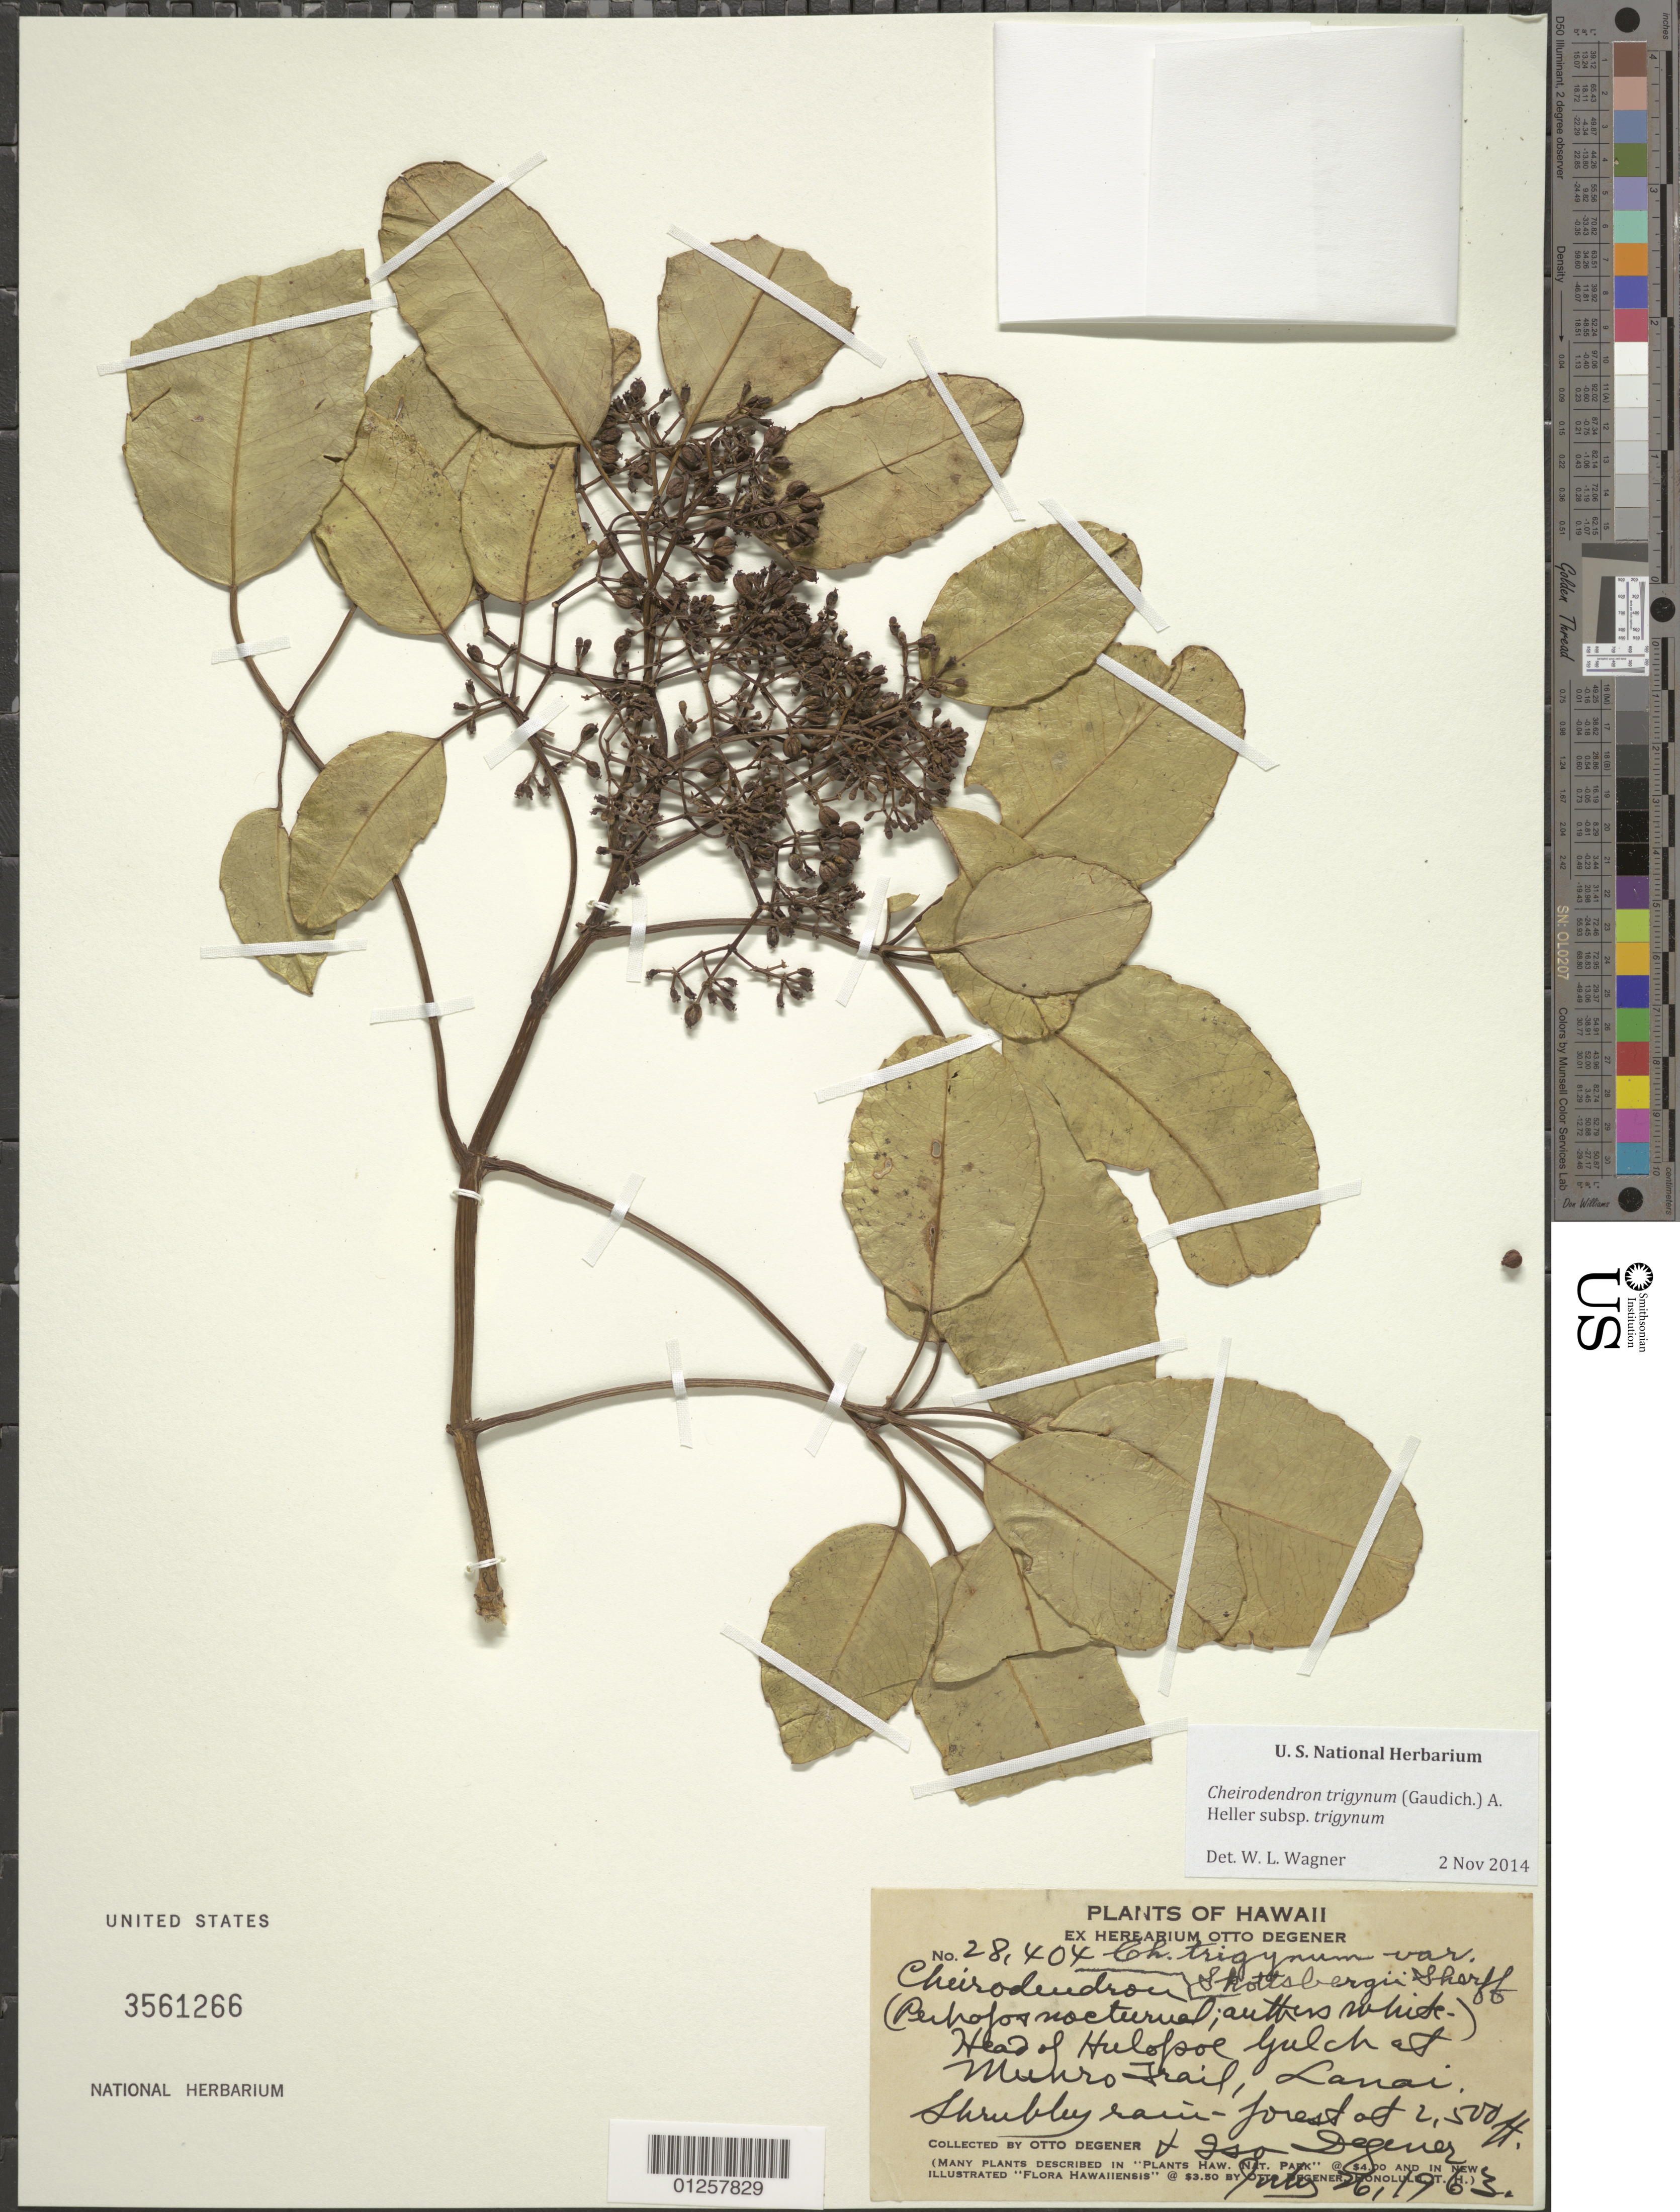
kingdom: Plantae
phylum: Tracheophyta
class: Magnoliopsida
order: Apiales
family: Araliaceae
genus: Cheirodendron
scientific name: Cheirodendron trigynum subsp. trigynum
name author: (Gaudich.) A. Heller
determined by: Wagner, W. L., (BOT), Smithsonian Institution - National Museum of Natural History (UNITED STATES)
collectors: O. Degener & I. Degener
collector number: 28404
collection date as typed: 26 Jul 1963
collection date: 1963-07-26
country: United States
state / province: Hawaii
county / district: Maui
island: Lana'i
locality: Head of Hulopoe Gulch at Munro Trail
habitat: Shrubby rain-forest.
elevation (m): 762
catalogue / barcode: US 3561266